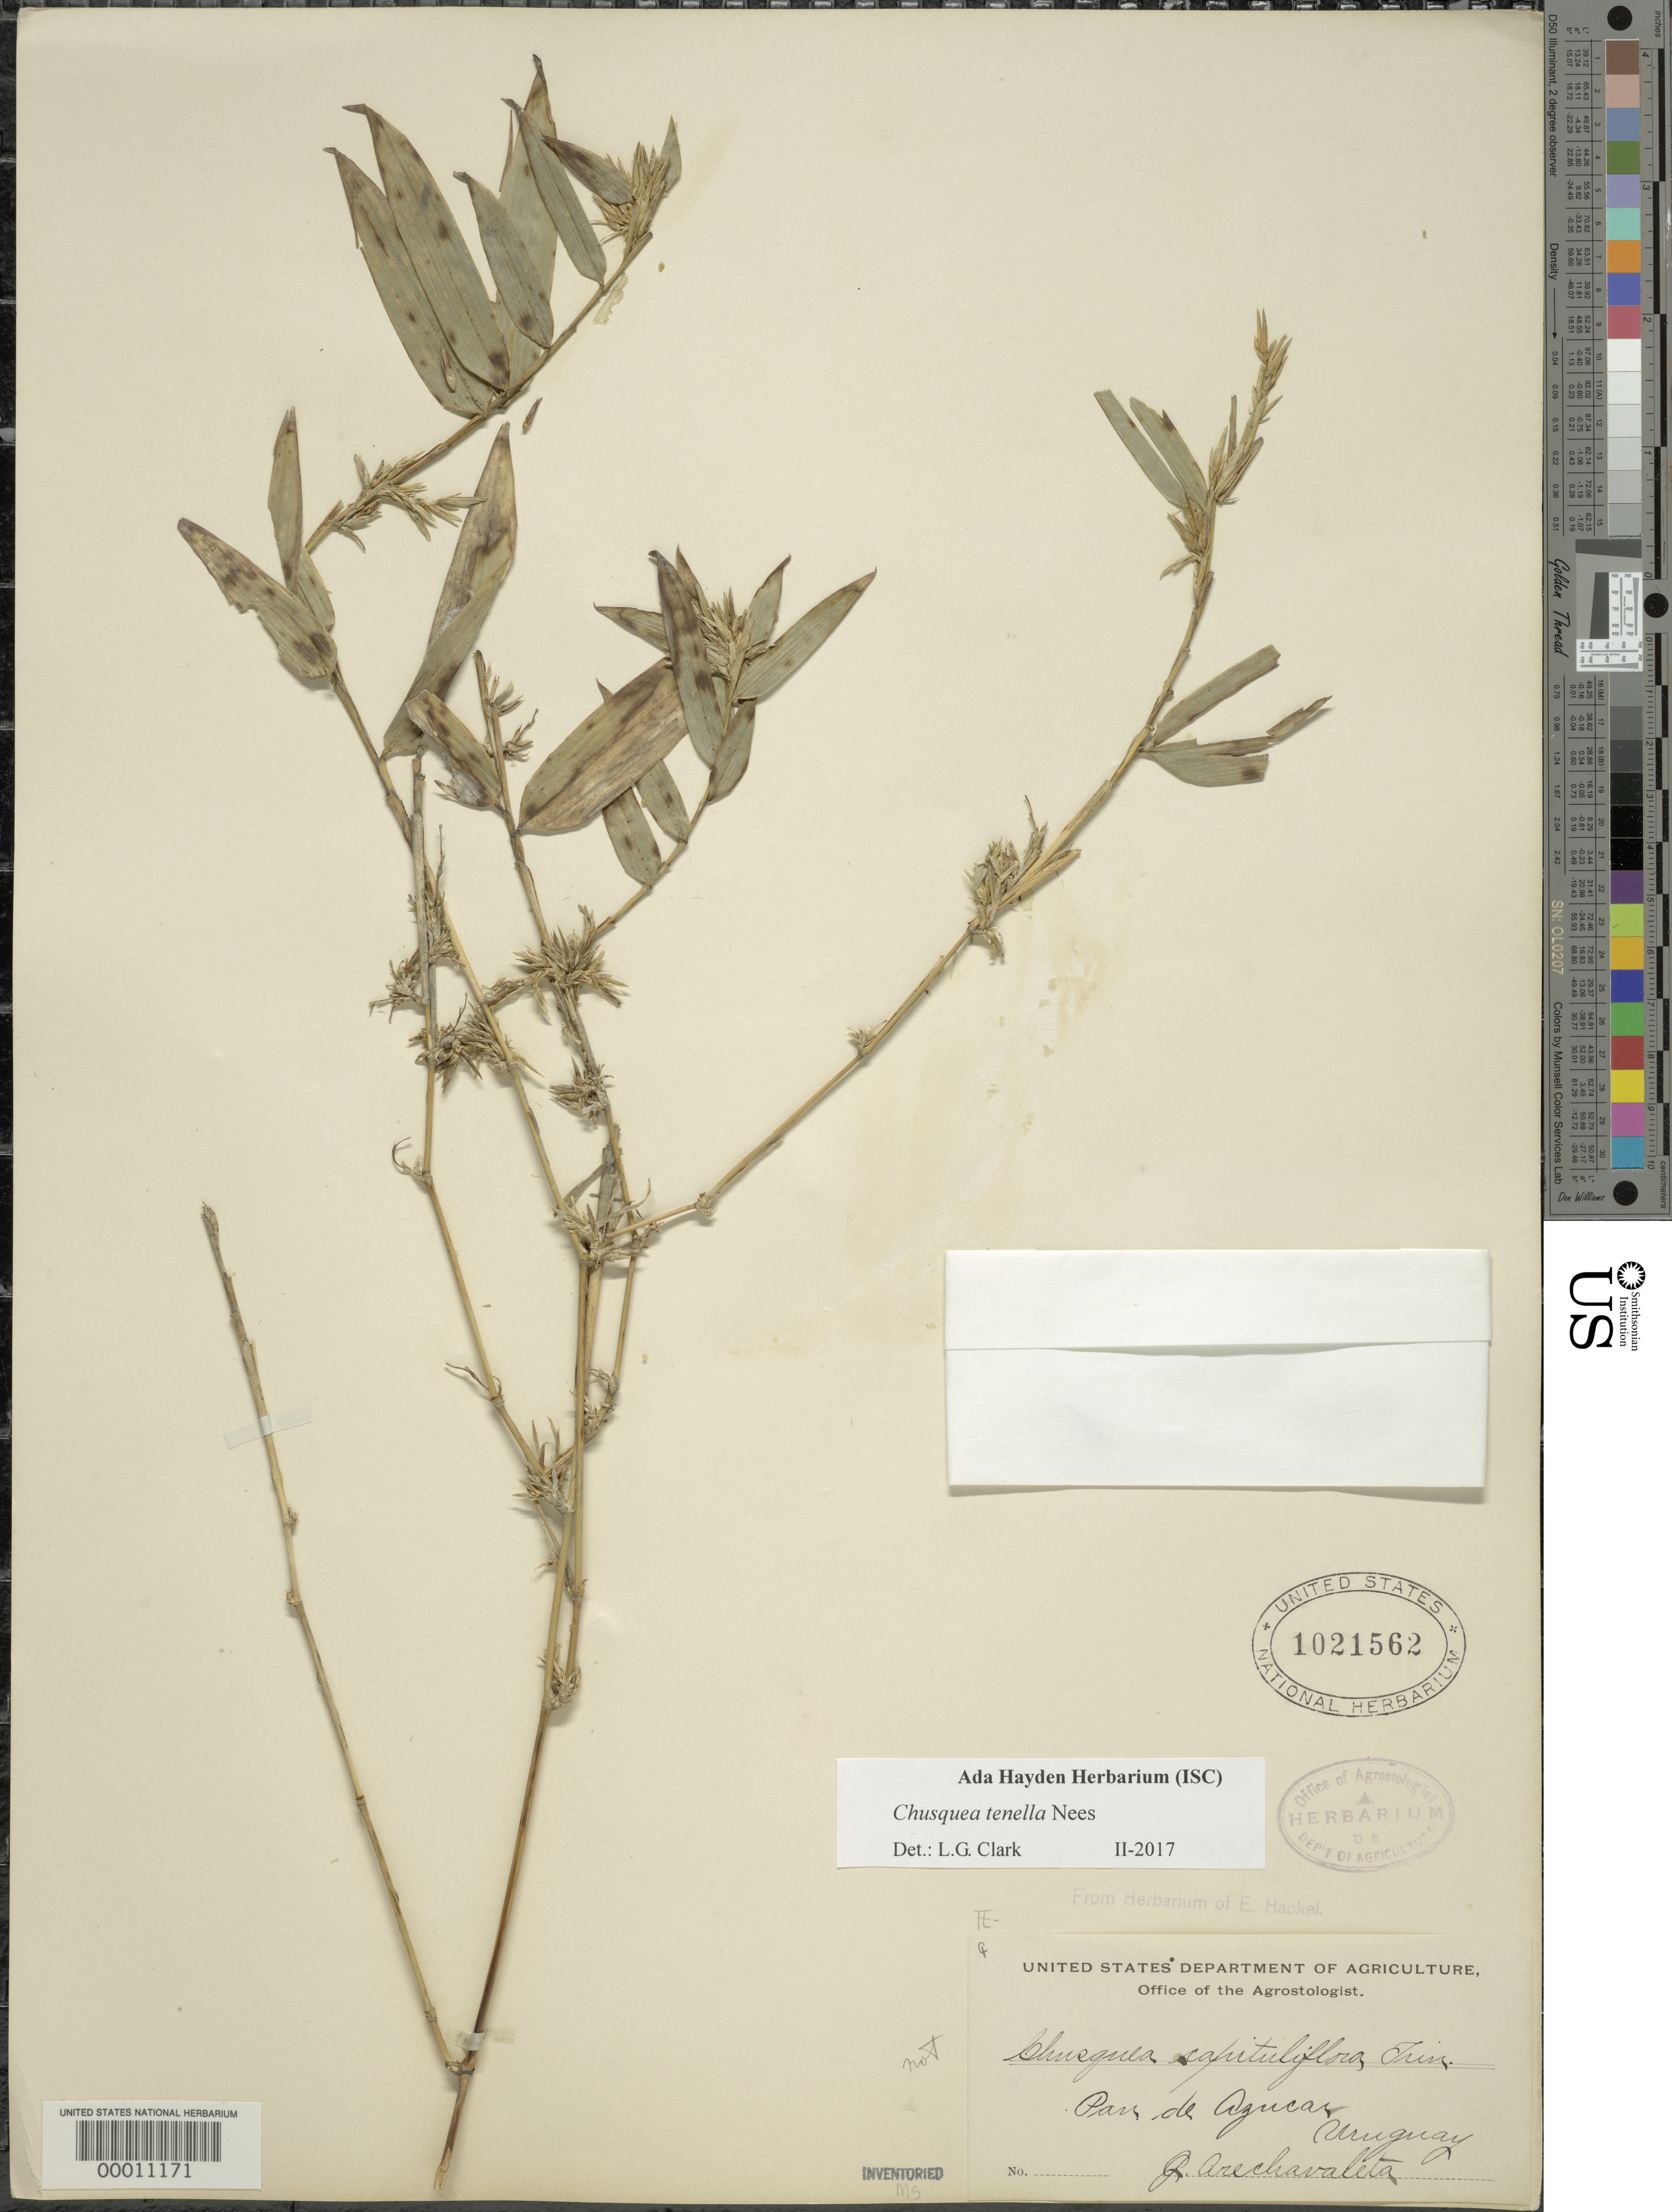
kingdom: Plantae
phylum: Tracheophyta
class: Liliopsida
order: Poales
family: Poaceae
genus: Chusquea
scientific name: Chusquea tenella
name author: Nees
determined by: Clark, Lynn G., (ISC), Iowa State University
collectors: J. Arechavaleta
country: Uruguay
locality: Pan de azucas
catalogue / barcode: US 1021562